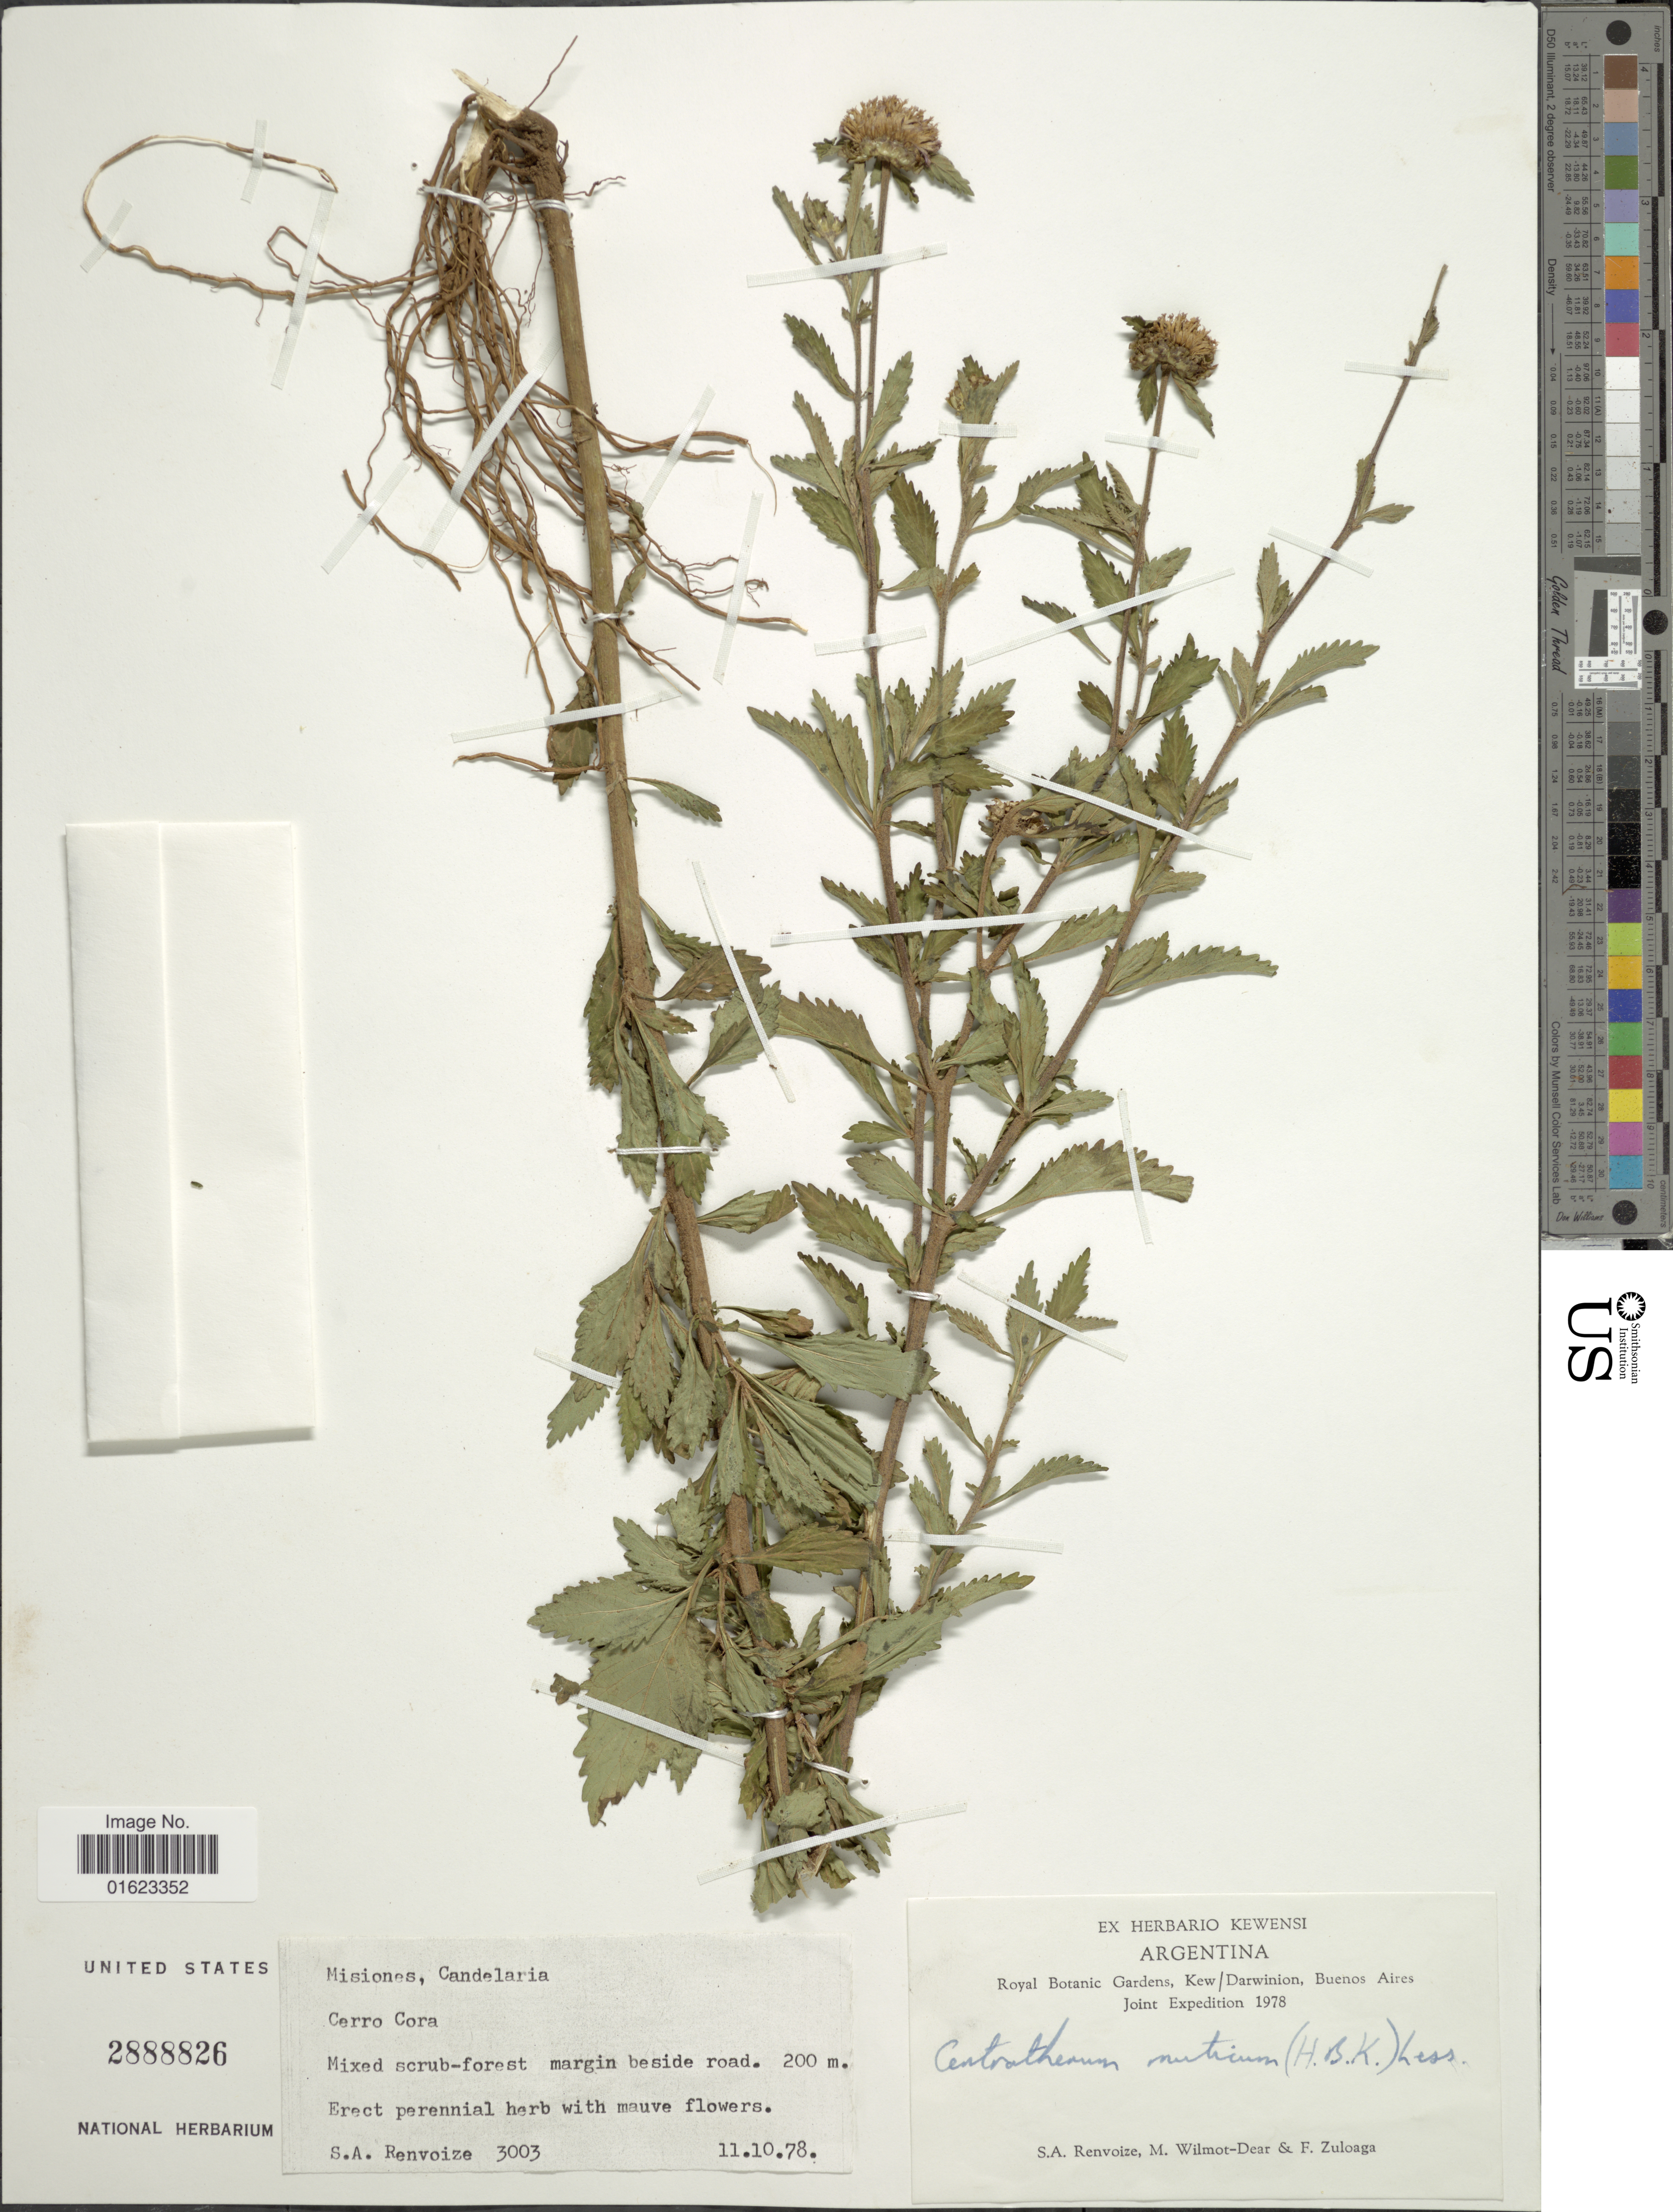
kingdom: Plantae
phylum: Tracheophyta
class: Magnoliopsida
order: Asterales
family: Asteraceae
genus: Centratherum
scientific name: Centratherum punctatum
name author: Cass.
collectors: S. A. Renvoize, M. Wilmot-Dear & F. Zuloaga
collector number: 3003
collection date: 1978-10-11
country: Argentina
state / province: Misiones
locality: Misiones, Candelaria. Cerro Cora.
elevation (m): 200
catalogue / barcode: US 2888826